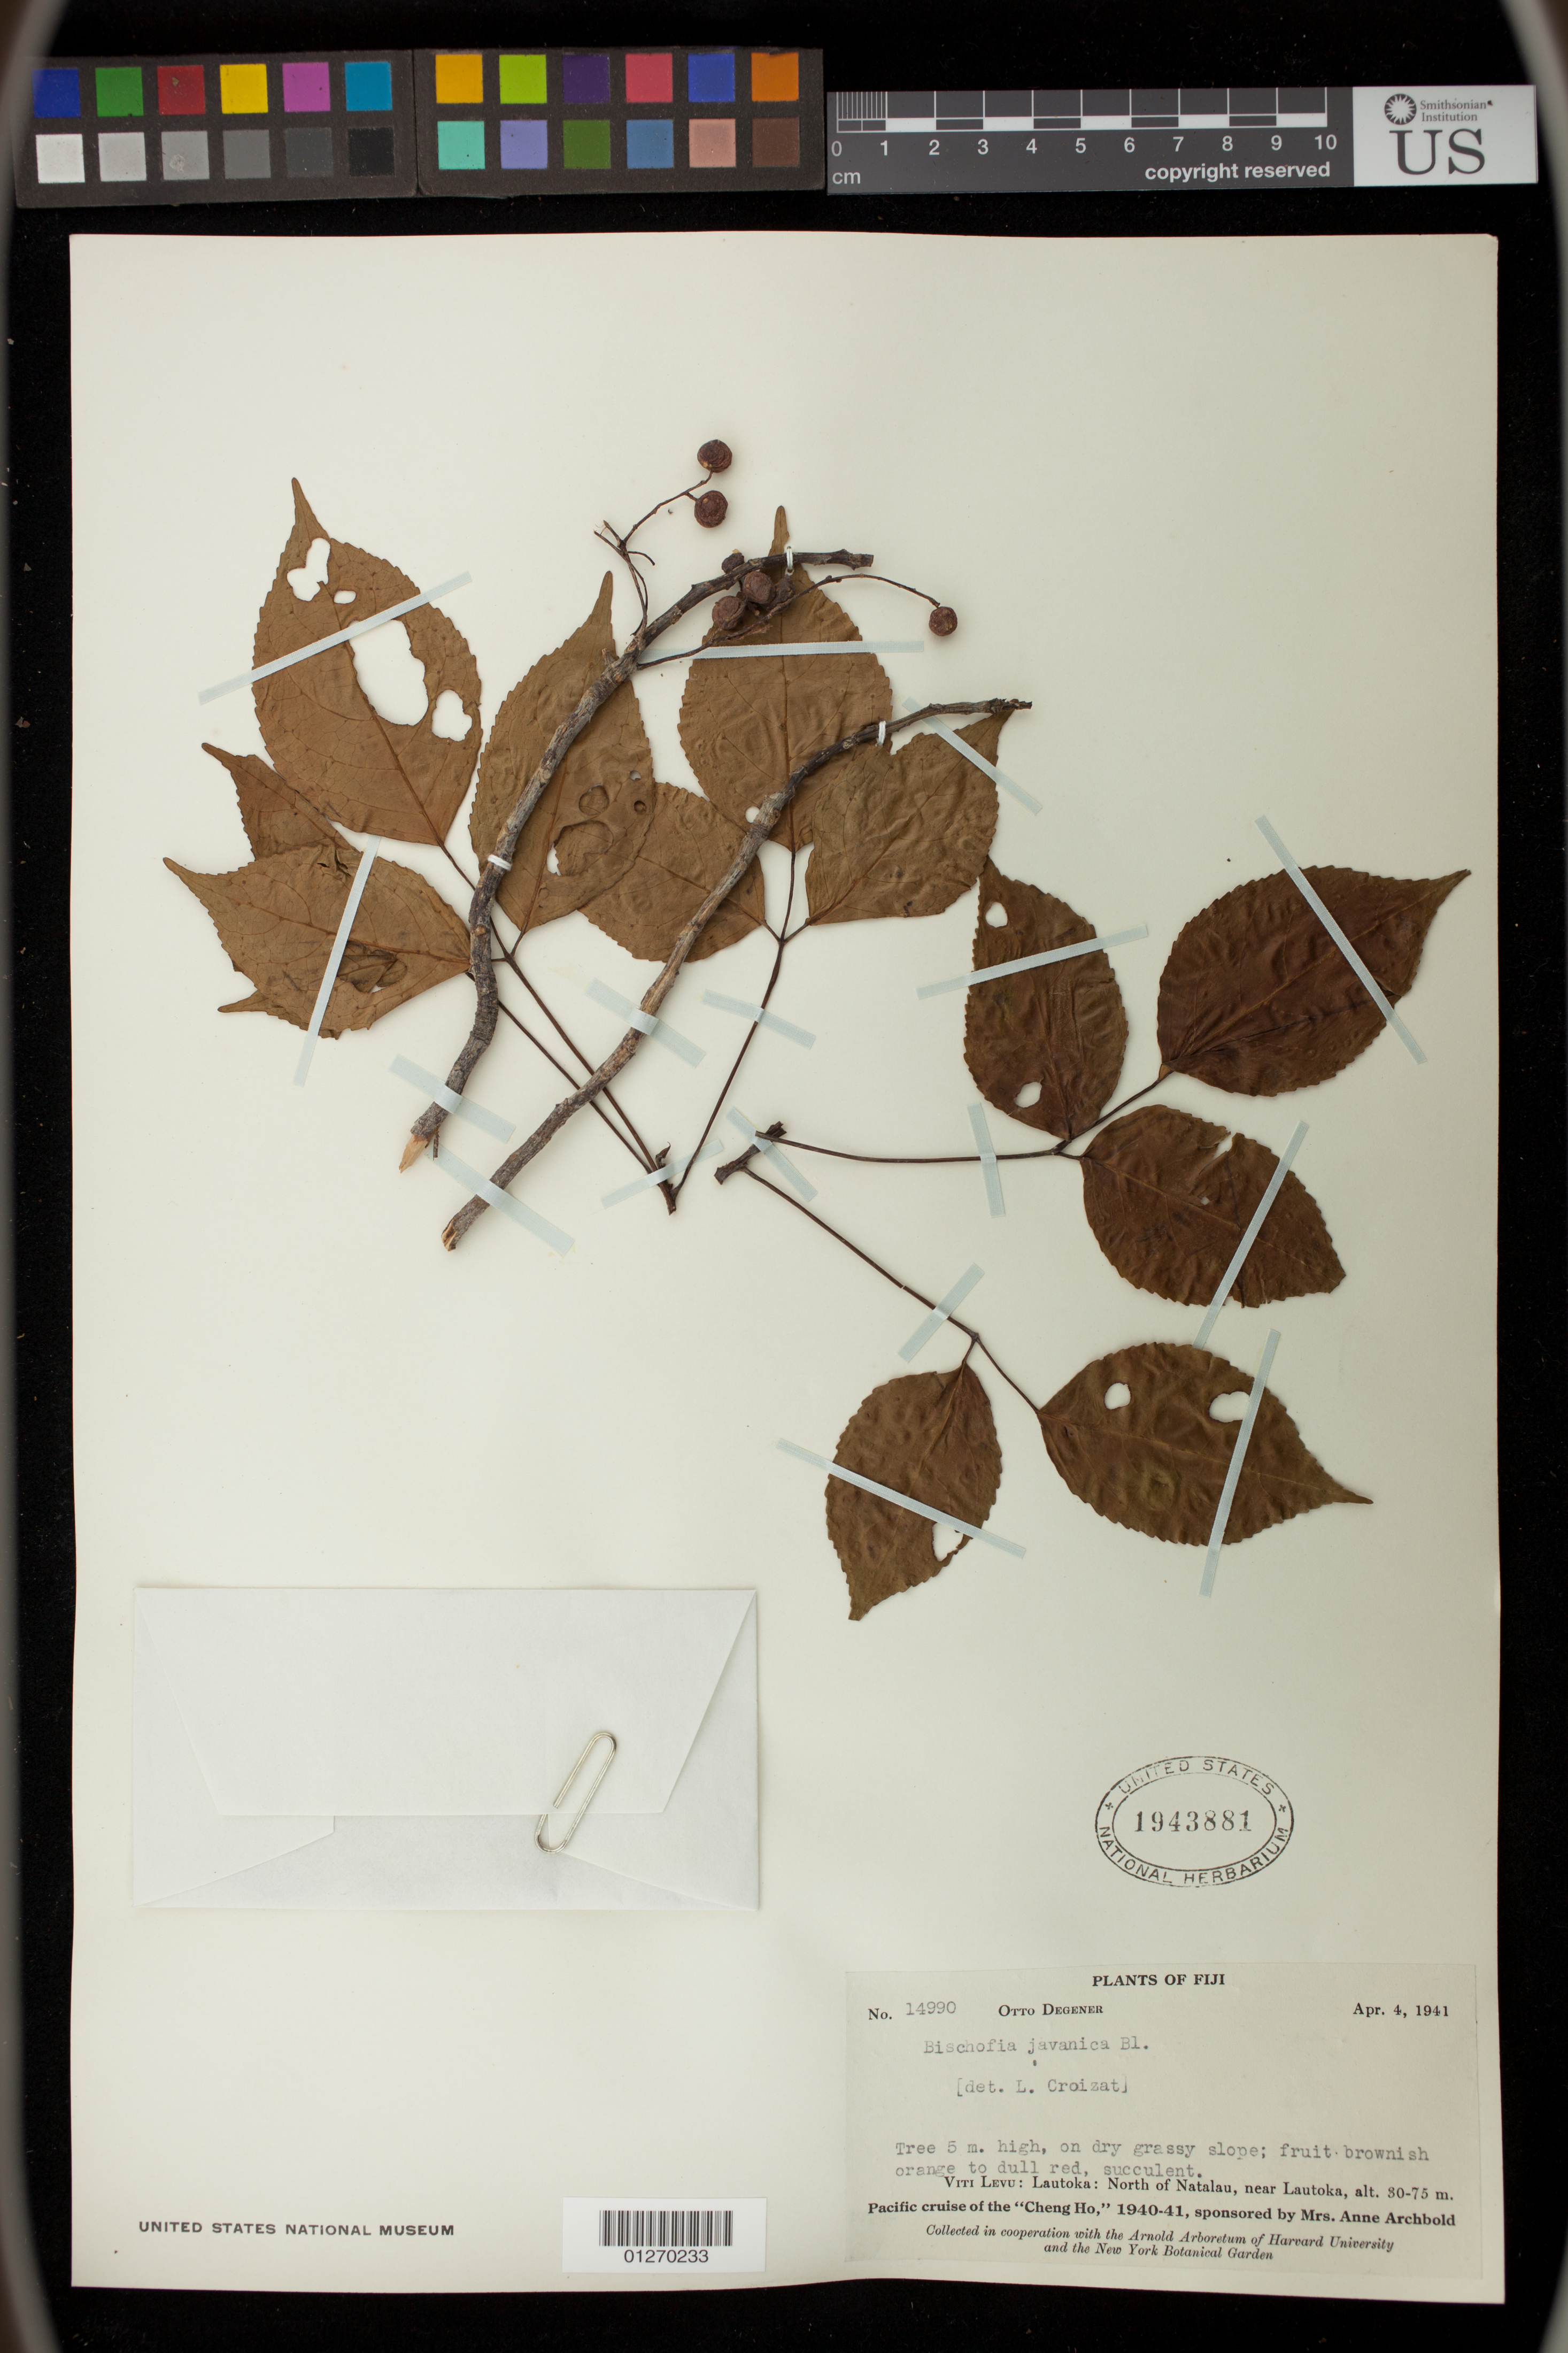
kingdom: Plantae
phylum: Tracheophyta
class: Magnoliopsida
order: Malpighiales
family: Phyllanthaceae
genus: Bischofia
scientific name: Bischofia javanica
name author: Blume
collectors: O. Degener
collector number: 14990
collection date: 1941-04-04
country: Fiji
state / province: Western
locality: Viti Levu: Lautoka: North of Natalau, near Lautoka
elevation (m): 30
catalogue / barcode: US 1943881